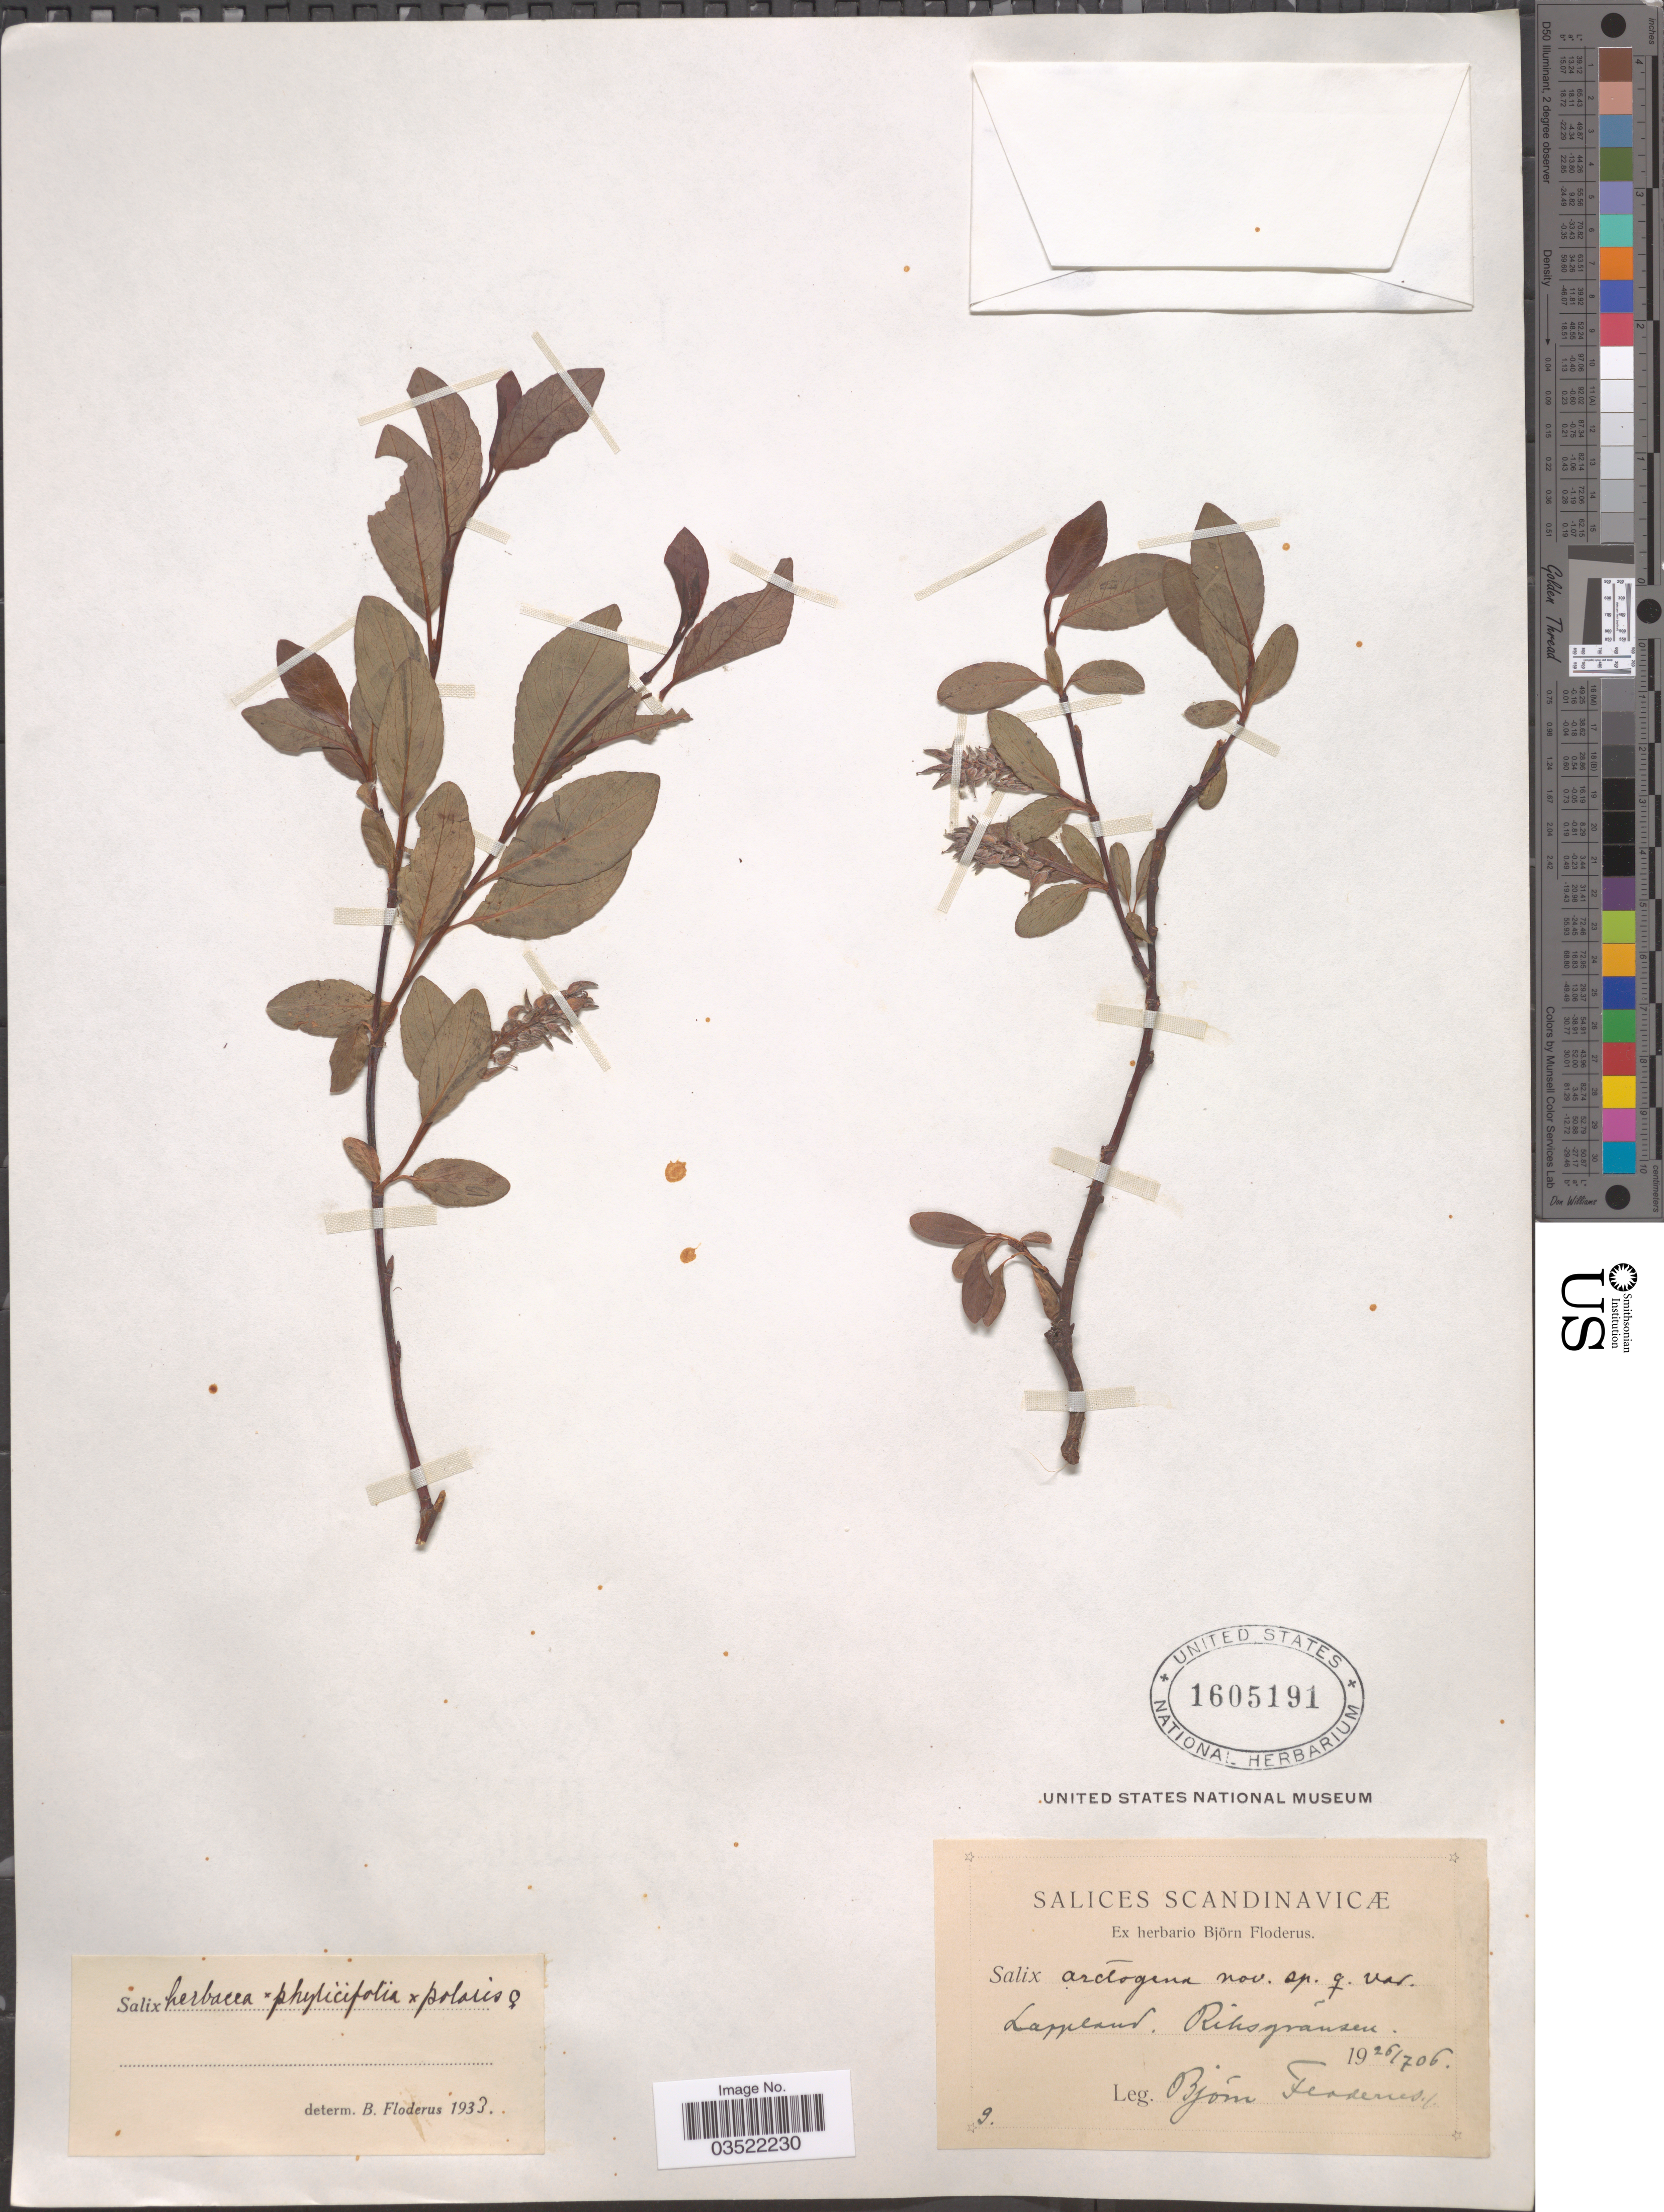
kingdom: Plantae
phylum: Tracheophyta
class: Magnoliopsida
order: Malpighiales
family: Salicaceae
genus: Salix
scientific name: Salix herbacea x S. phylicifolia L. x S. polaris Wahlenb.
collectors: B. G. O. Floderus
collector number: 9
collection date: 1906-07-26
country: Sweden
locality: Scandinavicæ. Lappland. Riksgrãnsen.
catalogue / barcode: US 1605191